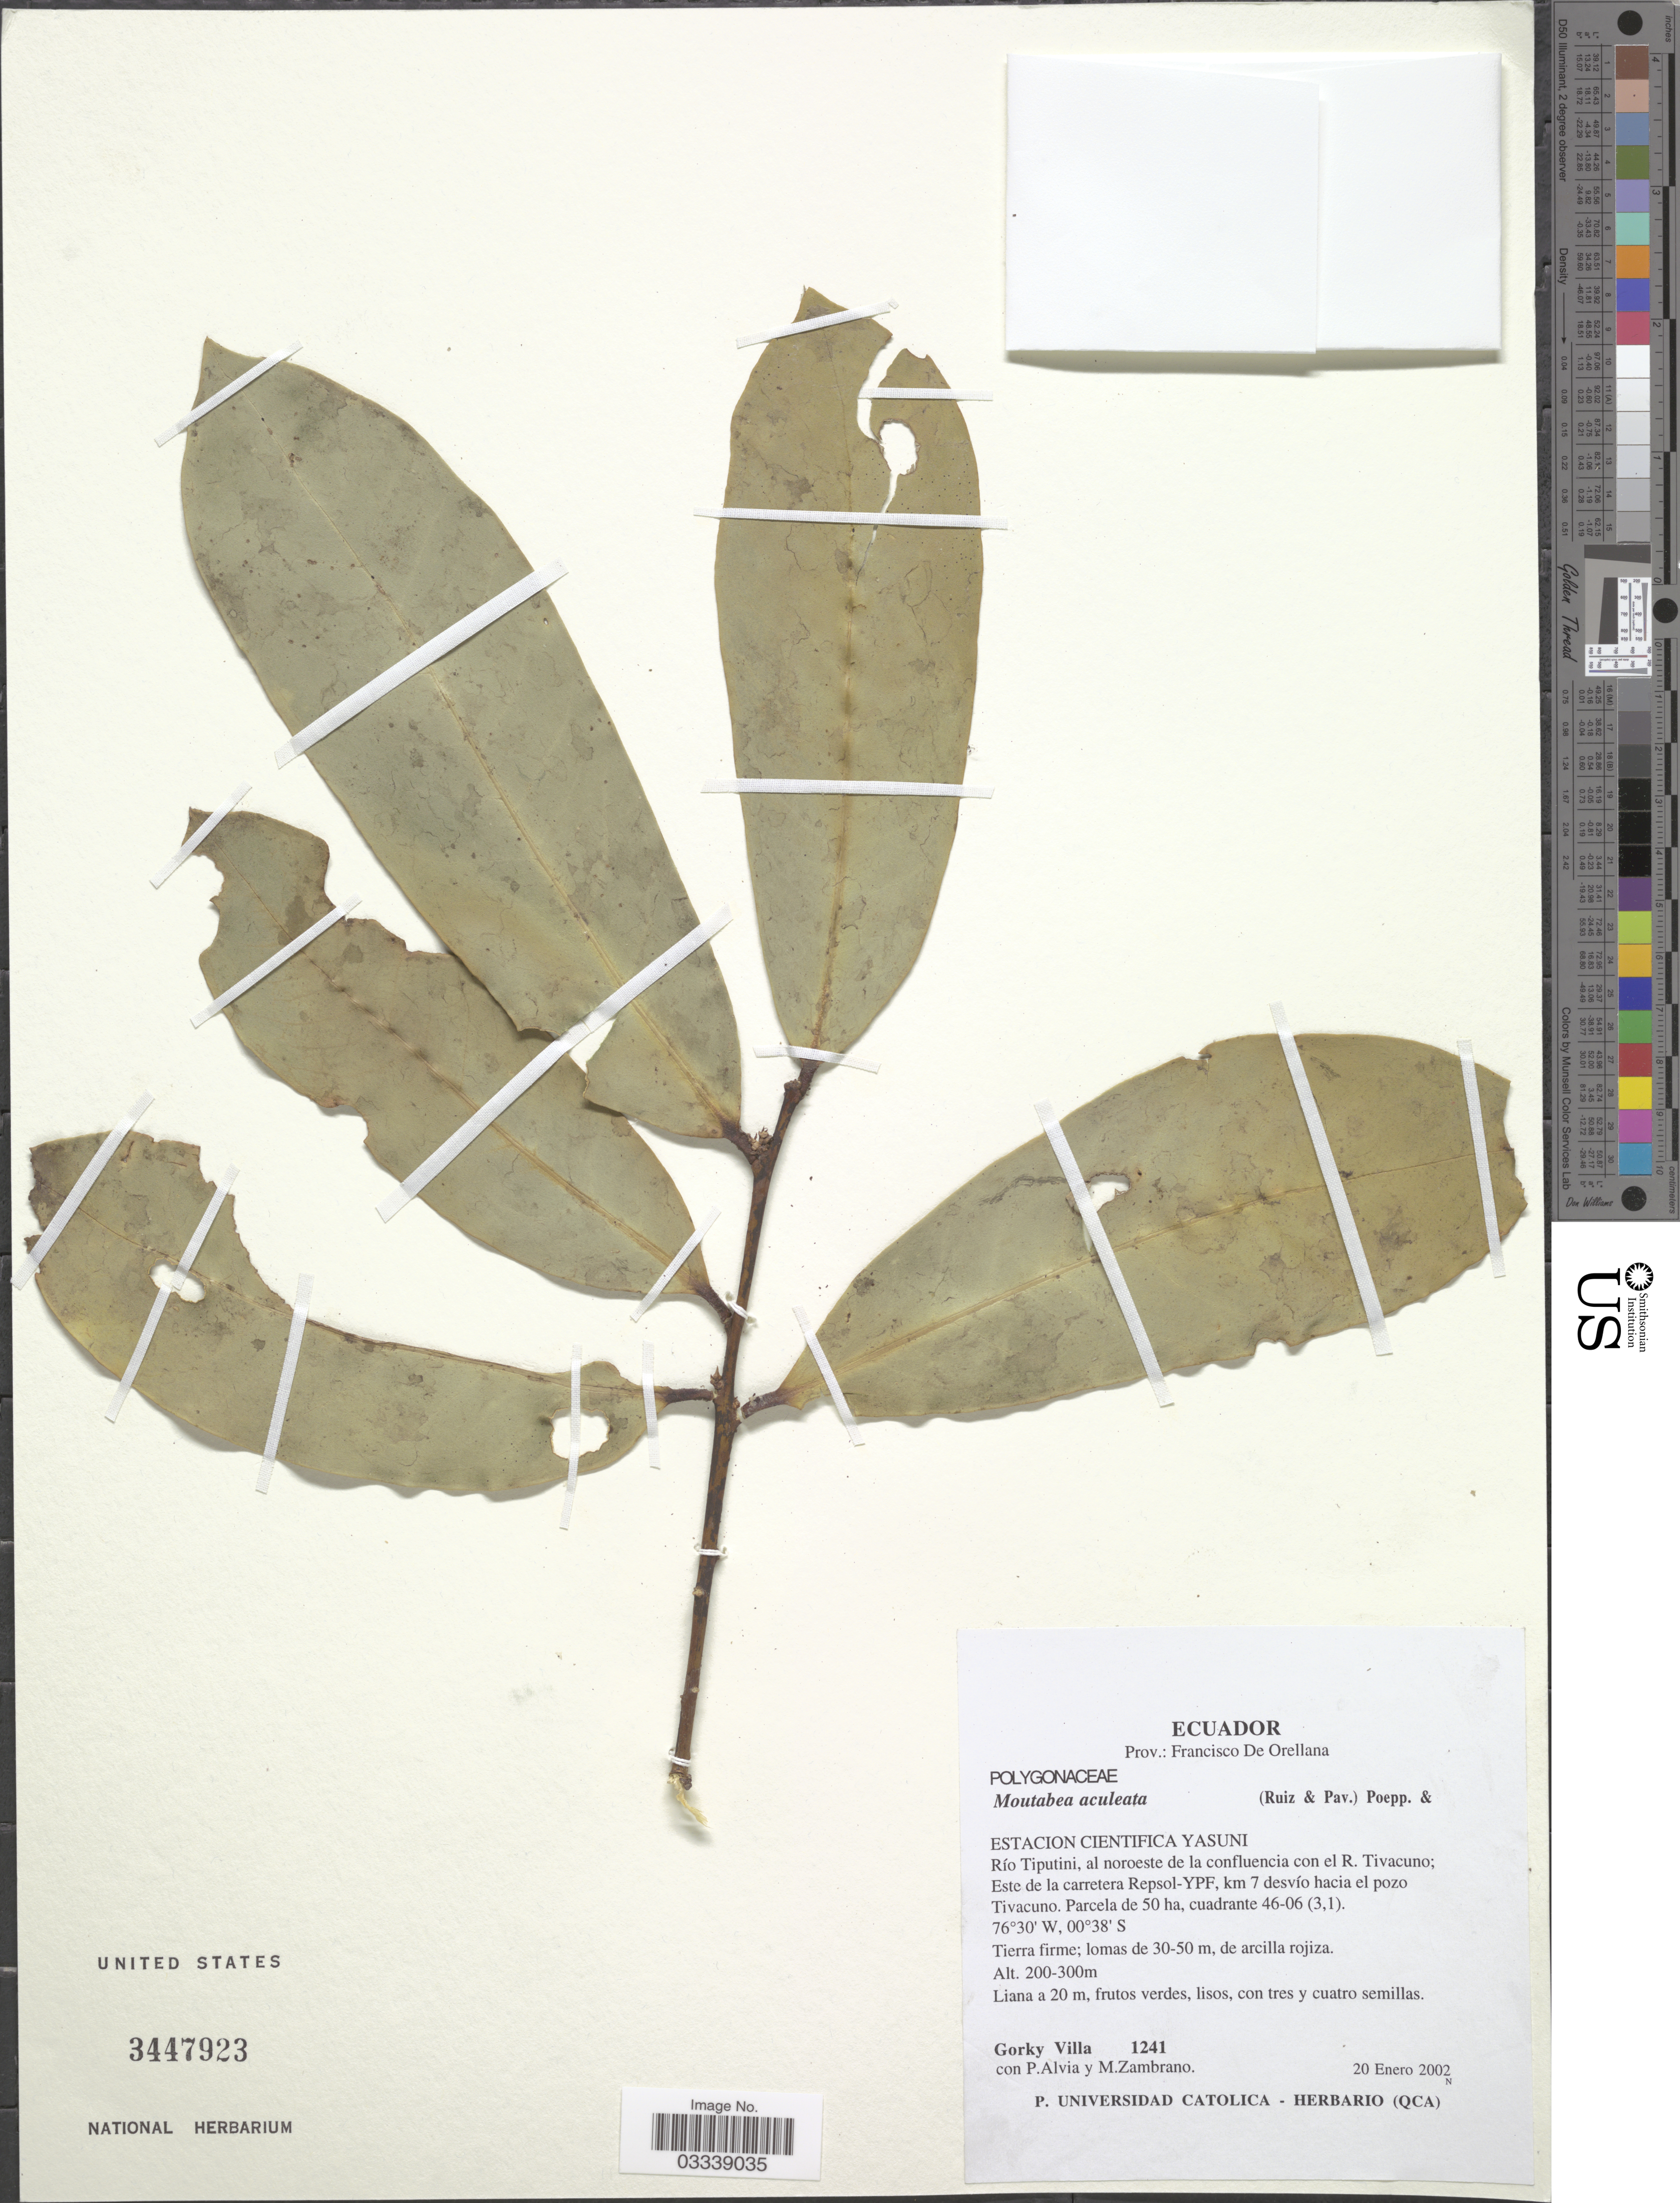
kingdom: Plantae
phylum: Tracheophyta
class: Magnoliopsida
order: Fabales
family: Polygalaceae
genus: Moutabea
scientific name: Moutabea aculeata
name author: Ruiz & Pav.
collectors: G. Villa, P. Alvia & M. Zambrano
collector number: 1241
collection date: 2002-01-20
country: Ecuador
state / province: Orellana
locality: Prov.: Francisco De Orellana. Estacion Cientifica Yasuni. Río Tiputini, al noroeste de la confluencia con el R. Tivacuno; Este de la carretera Repsol-YPF, km 7 desvío hacia el pozo Tivacuno. Parcela de 50 ha, cuadrante 46-6 (3,1).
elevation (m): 200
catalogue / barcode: US 3447923